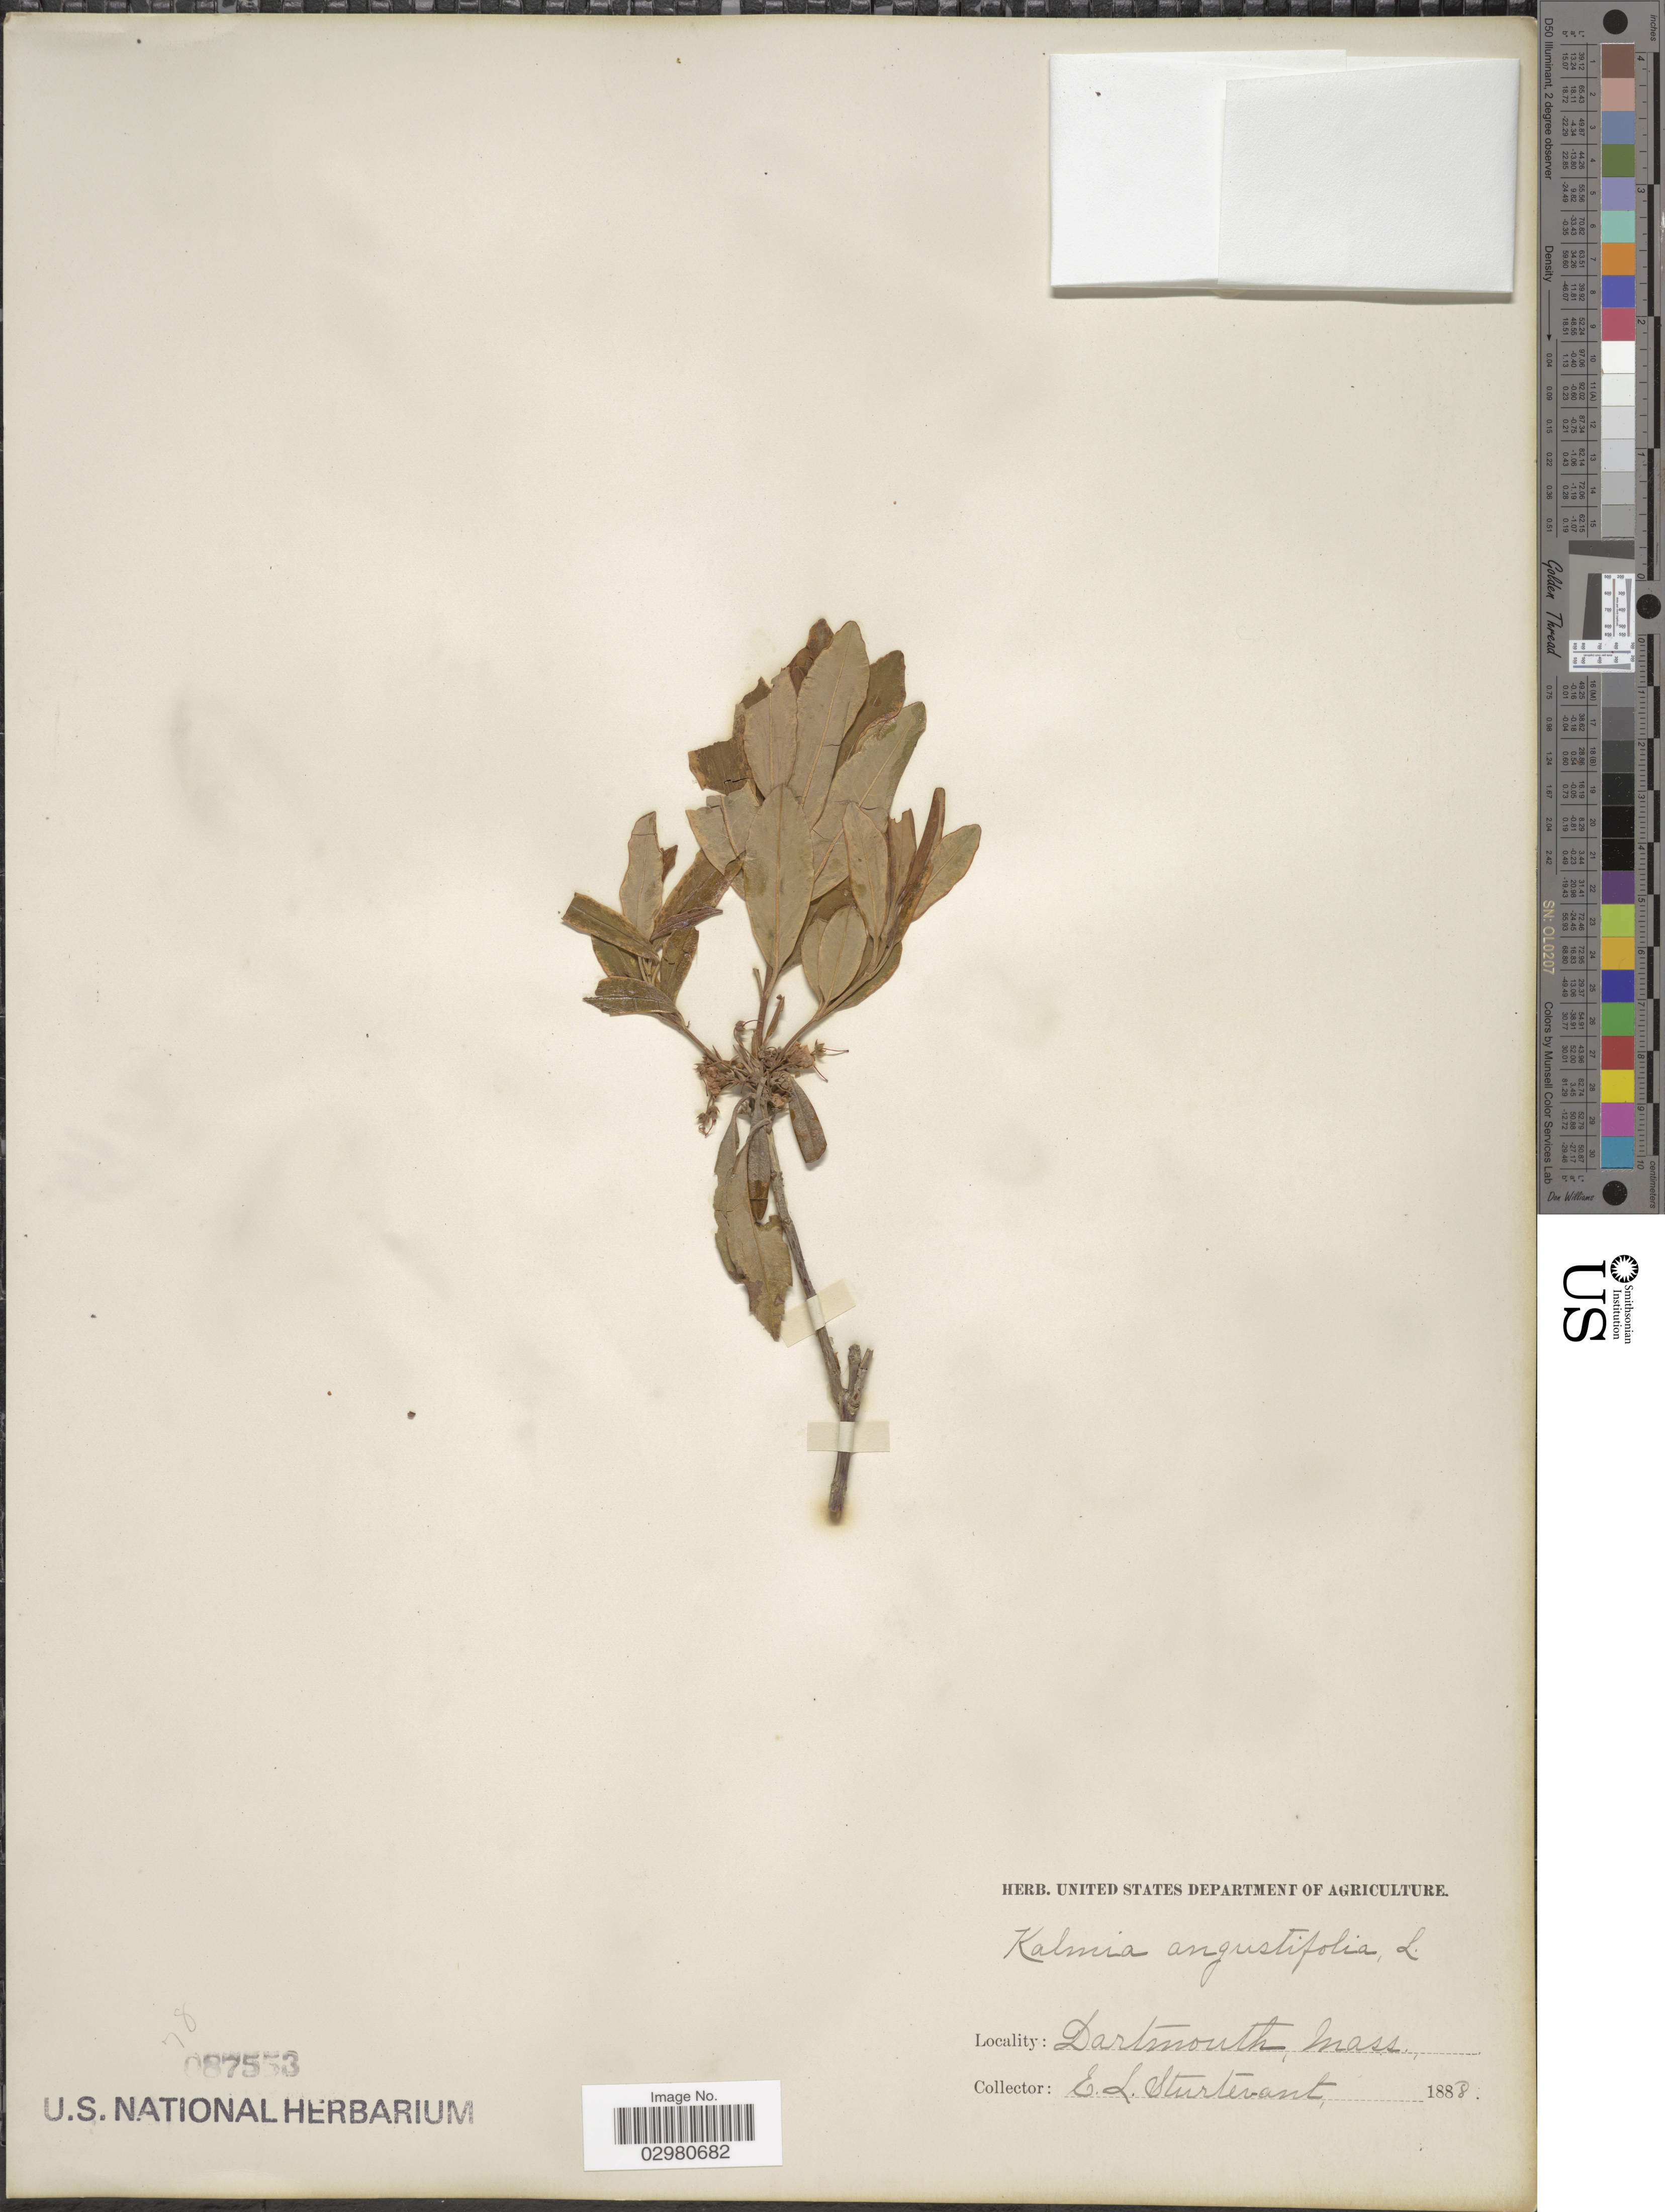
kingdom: Plantae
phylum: Tracheophyta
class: Magnoliopsida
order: Ericales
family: Ericaceae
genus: Kalmia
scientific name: Kalmia angustifolia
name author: L.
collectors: E. Sturtevant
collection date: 1888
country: United States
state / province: Massachusetts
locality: Dartmouth, Mass.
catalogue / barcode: US 87553